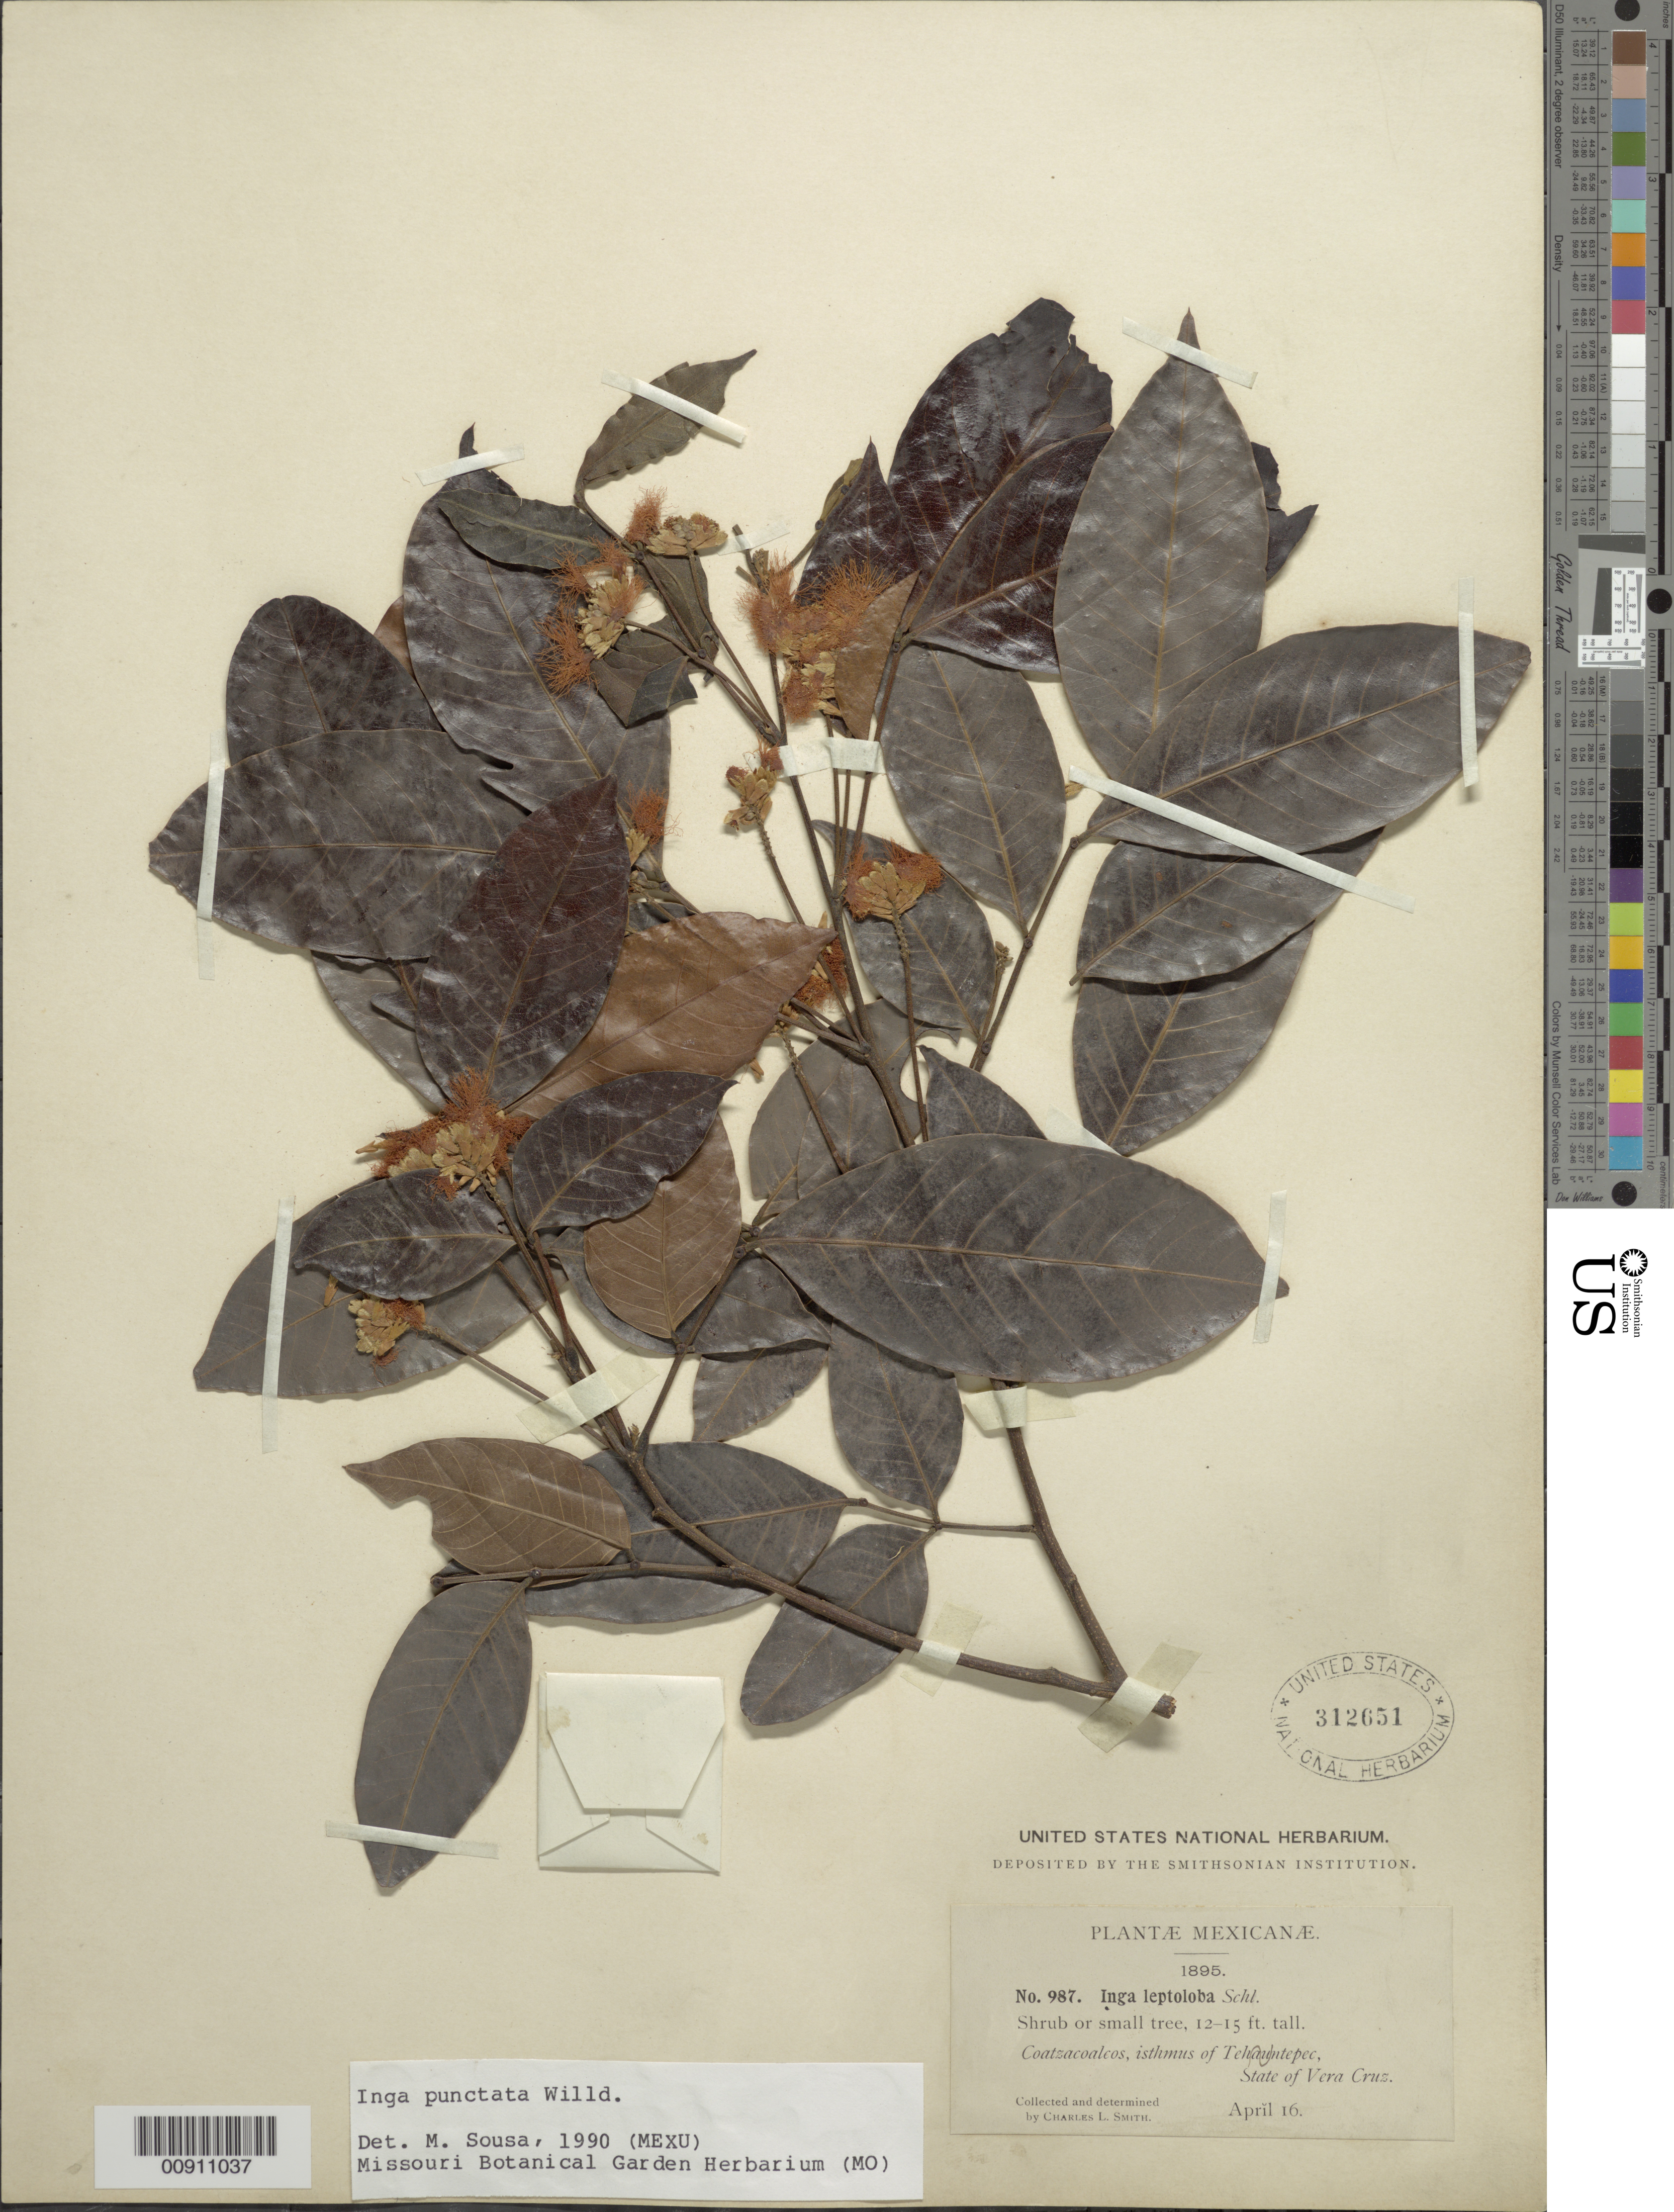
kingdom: Plantae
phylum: Tracheophyta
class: Magnoliopsida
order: Fabales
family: Fabaceae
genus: Inga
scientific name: Inga punctata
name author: Willd.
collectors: C. L. Smith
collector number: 987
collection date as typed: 16 Apr 1895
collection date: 1895-04-16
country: Mexico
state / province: Veracruz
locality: Coatzacoalcos, isthmus of Tehuantepec, State of Veracruz.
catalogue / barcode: US 312651